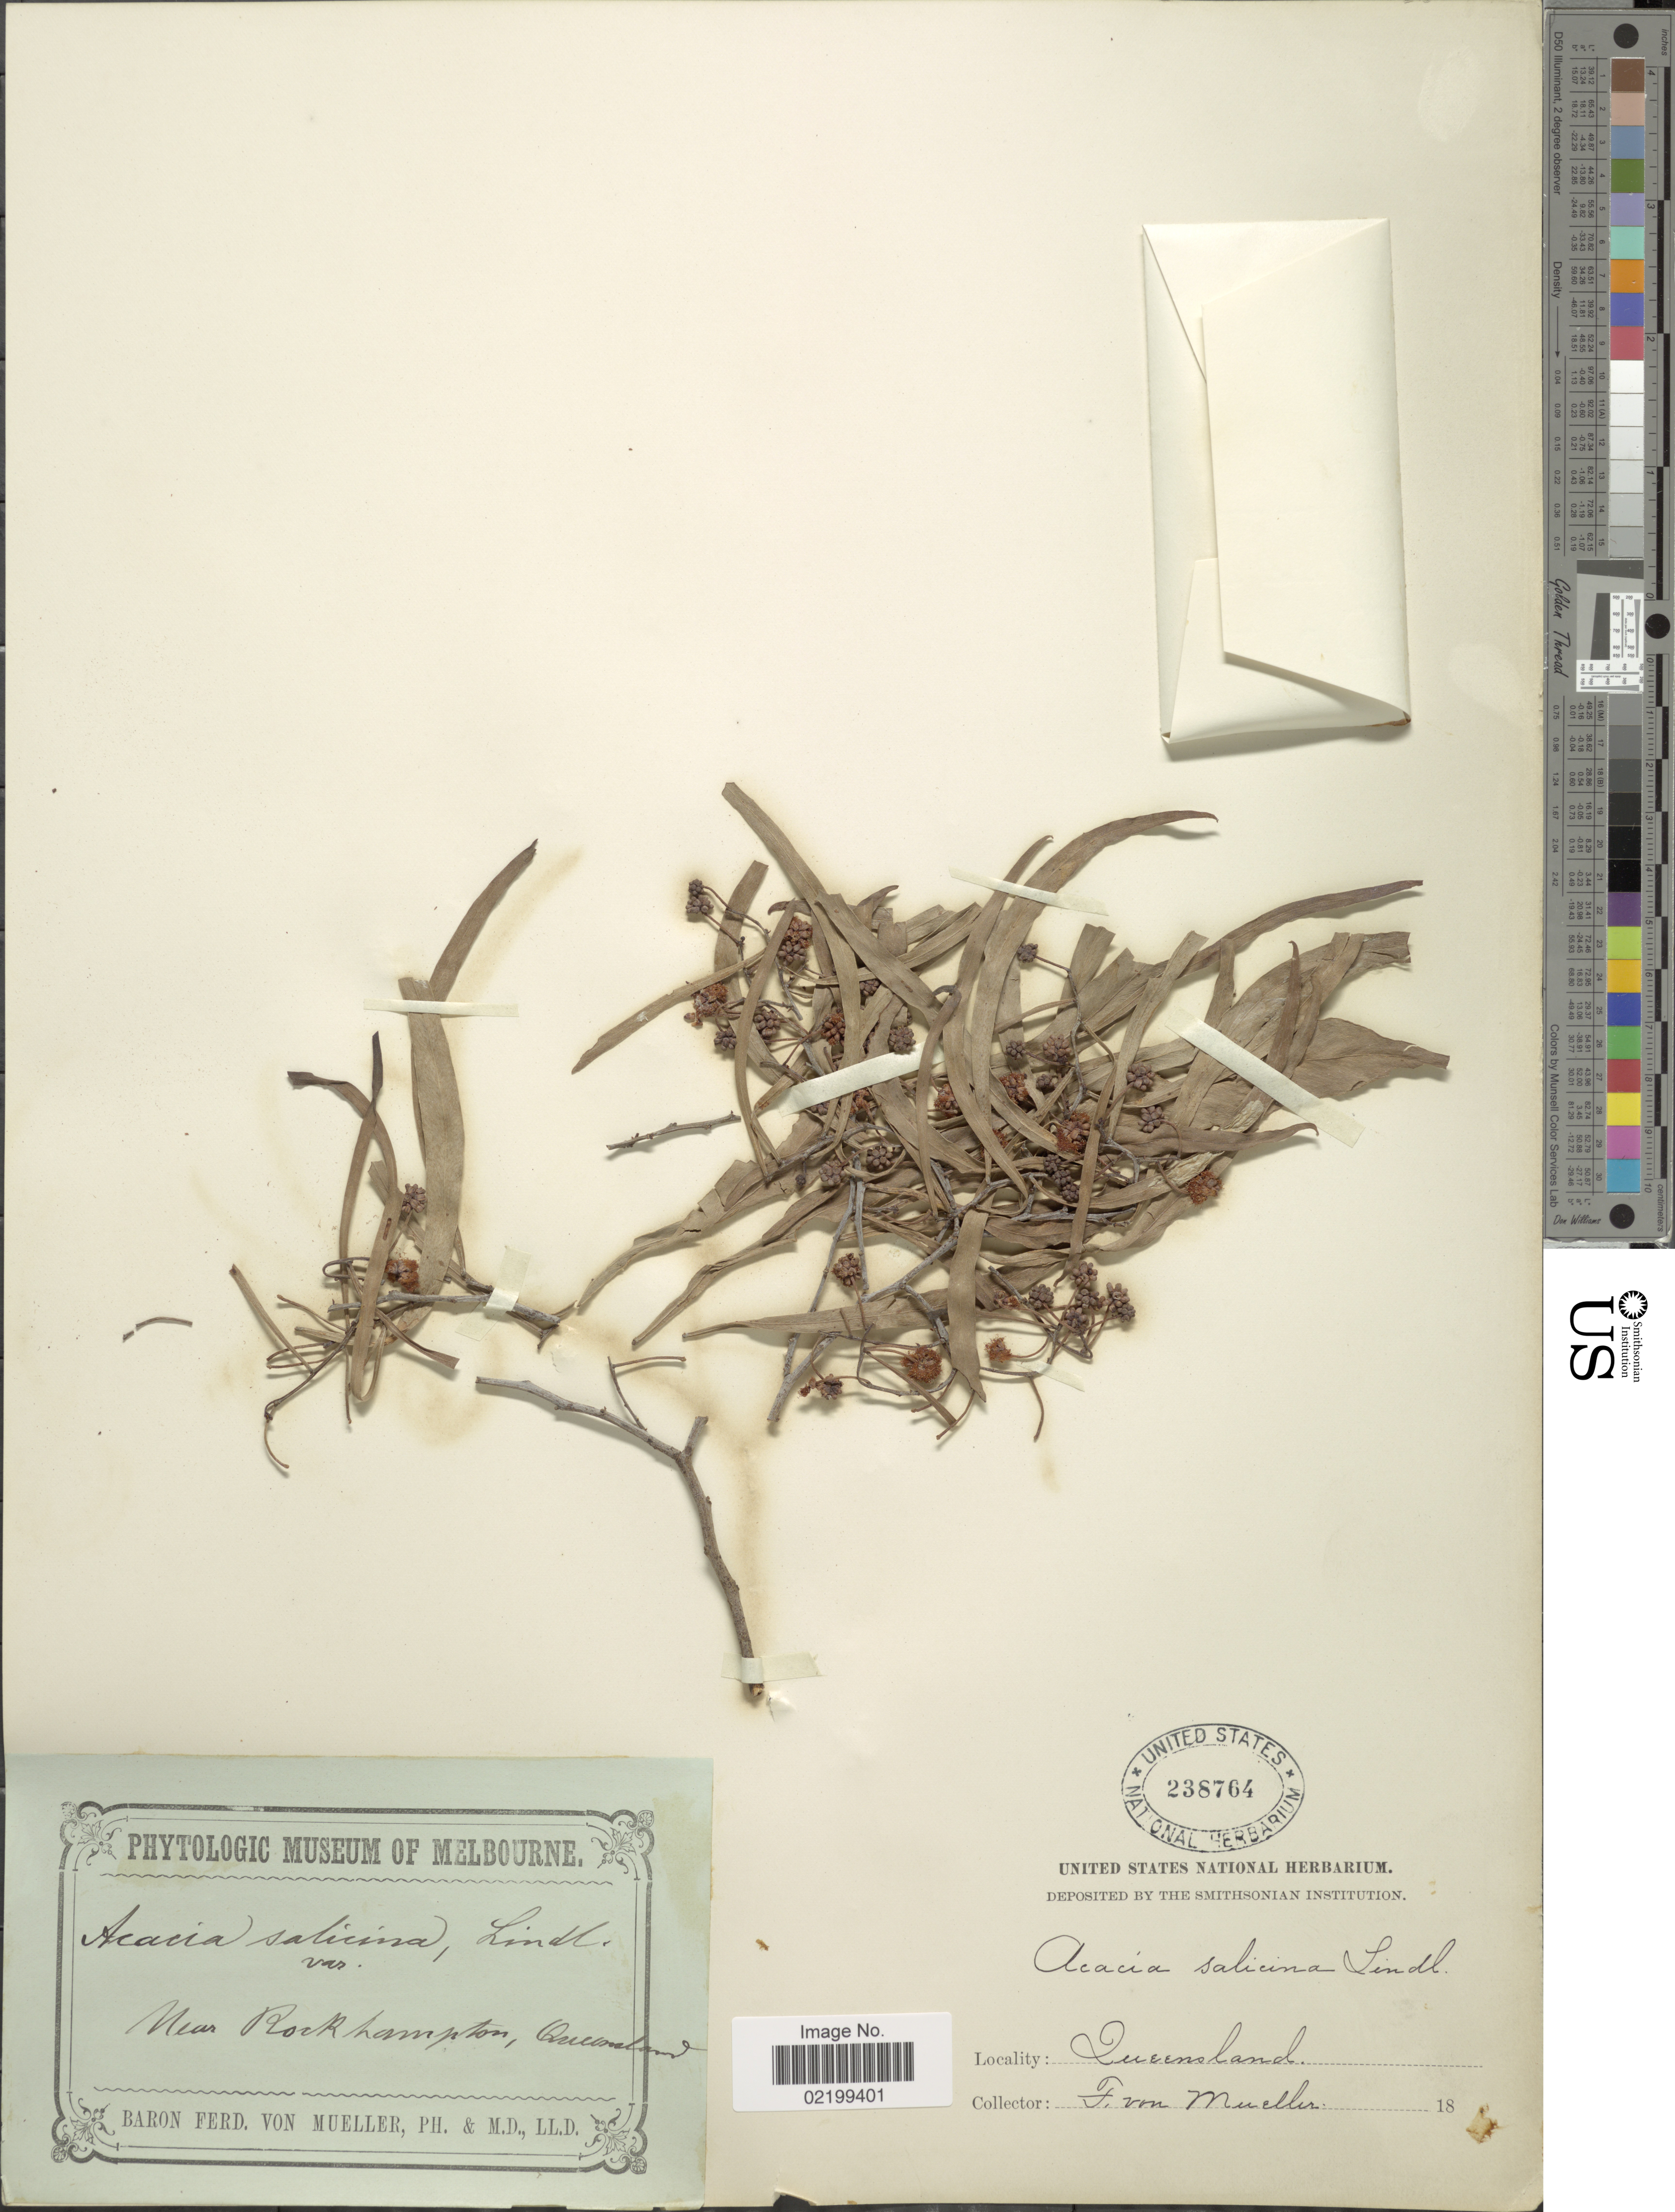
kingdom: Plantae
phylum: Tracheophyta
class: Magnoliopsida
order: Fabales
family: Fabaceae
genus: Acacia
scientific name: Acacia salicina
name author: Lindl.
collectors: F. von Mueller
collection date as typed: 18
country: Australia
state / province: Queensland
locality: Near Rockhampton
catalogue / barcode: US 238764